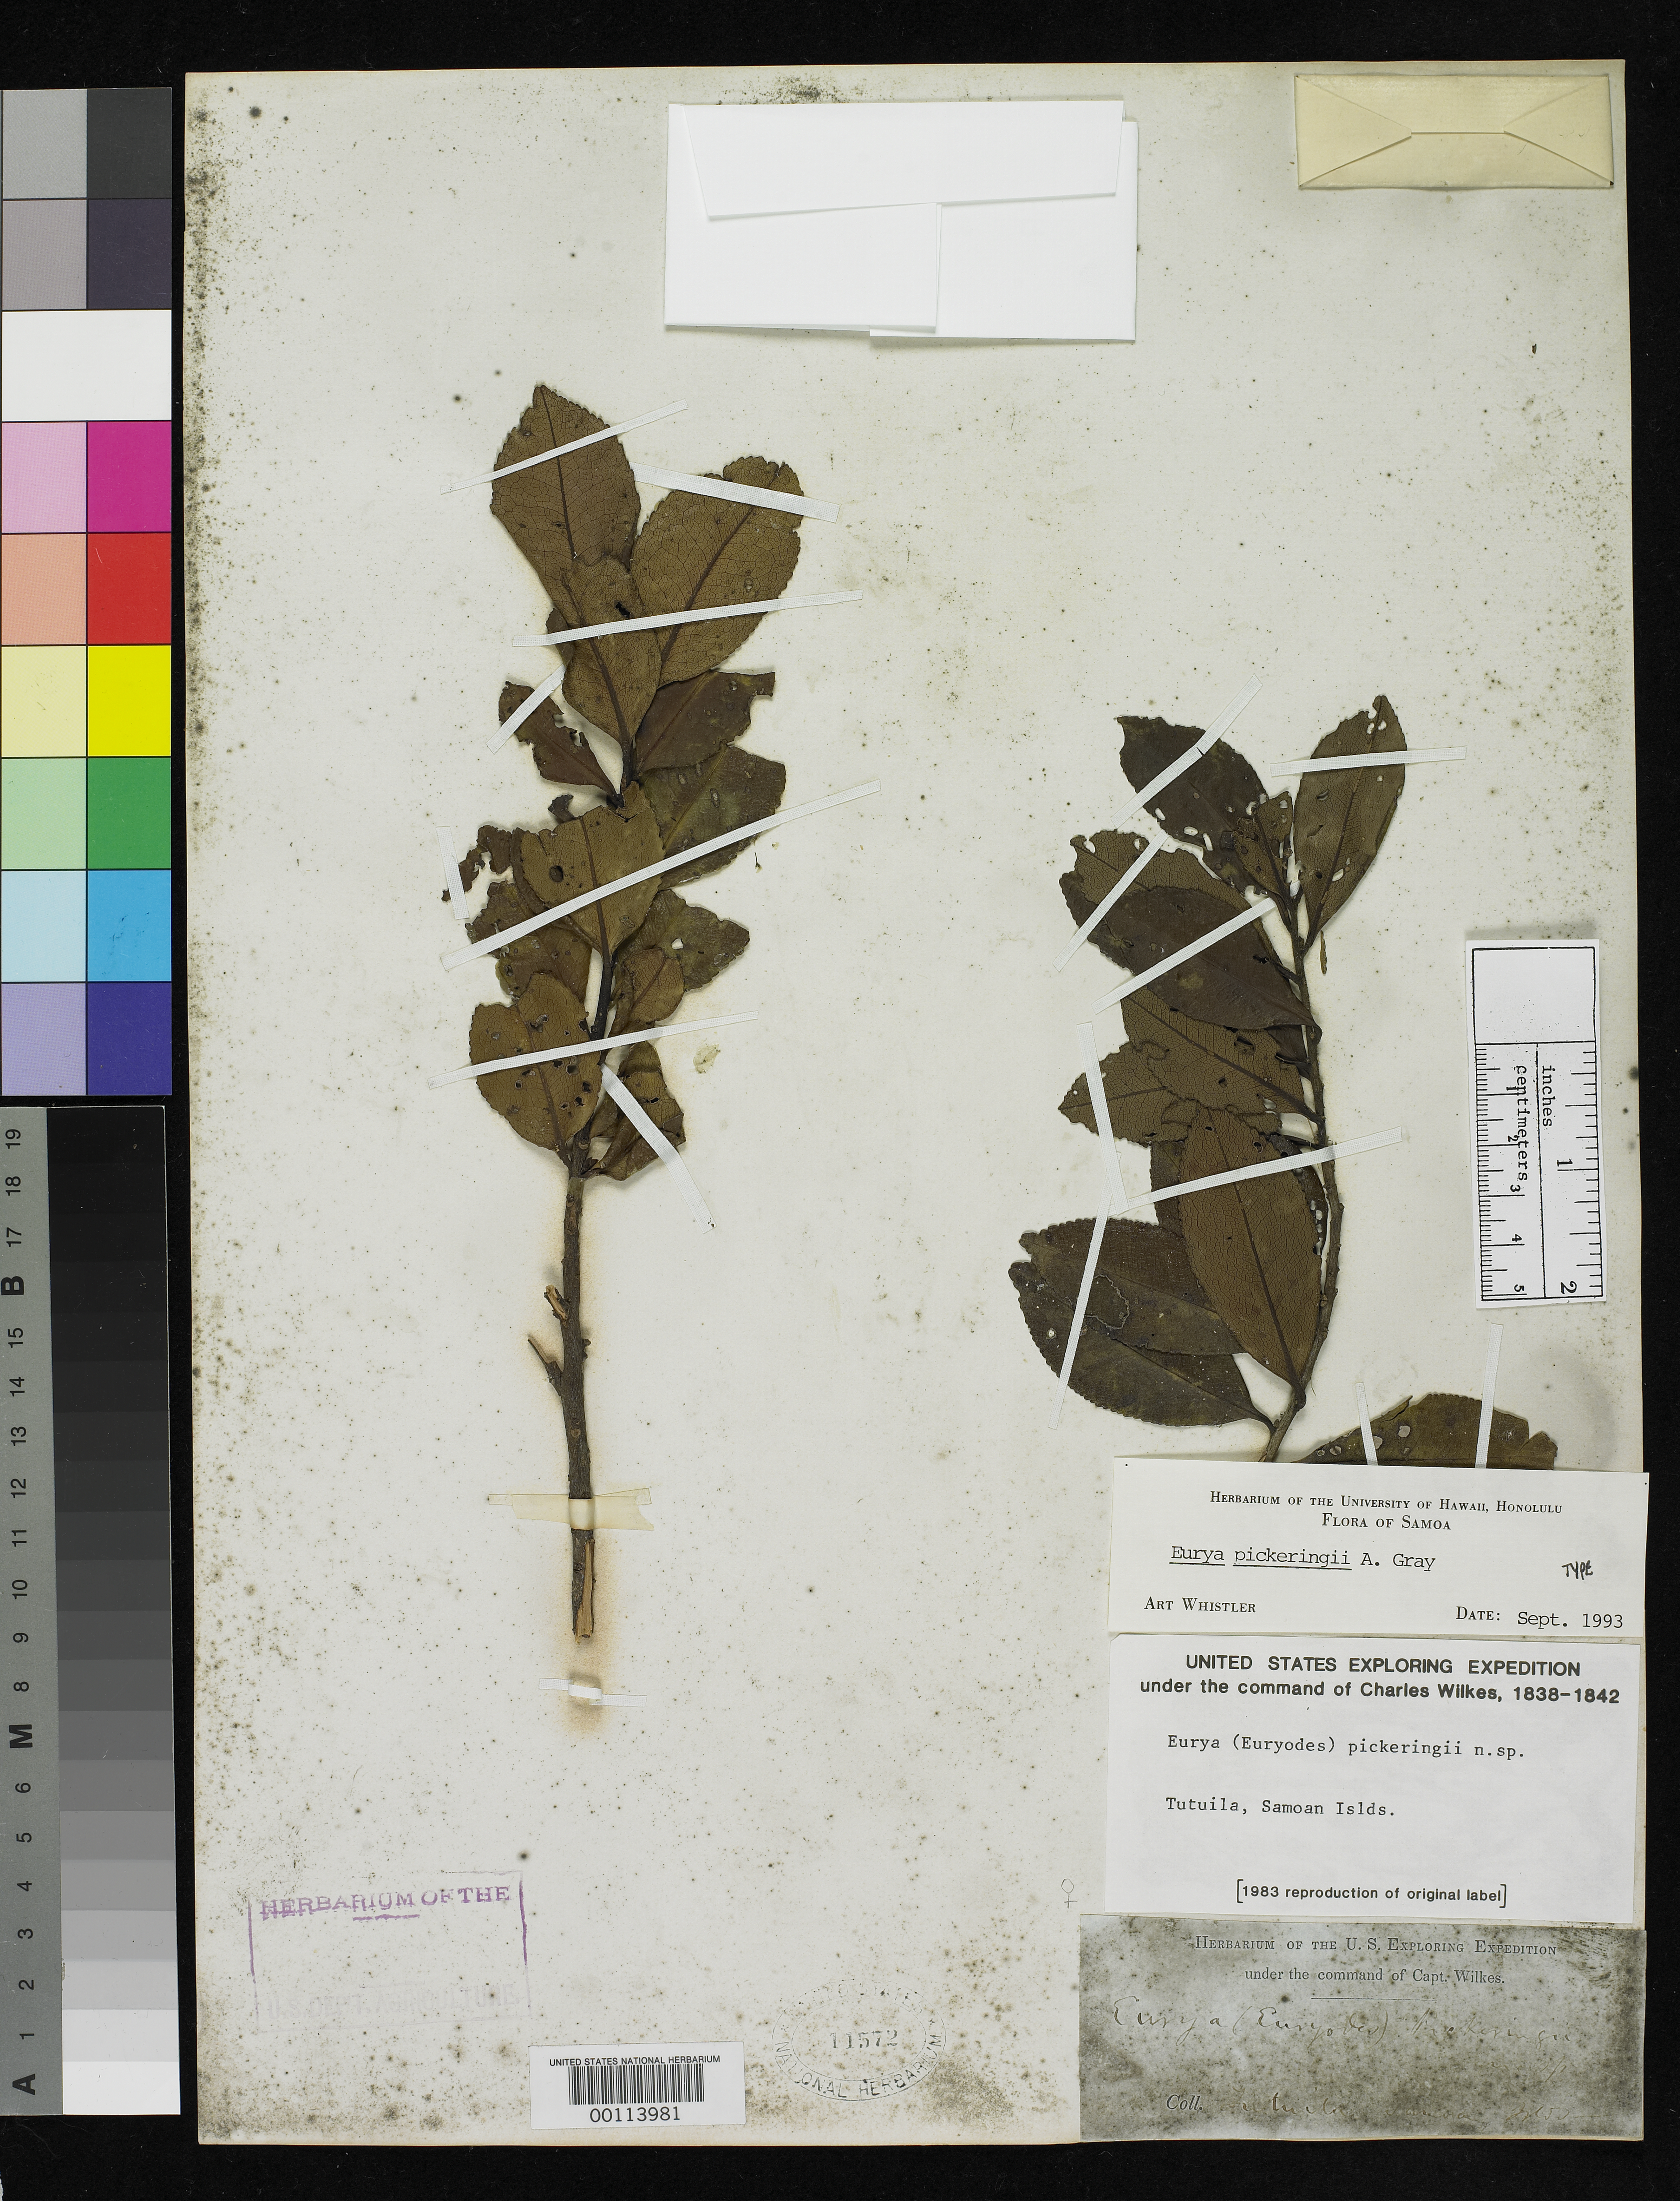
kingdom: Plantae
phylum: Tracheophyta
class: Magnoliopsida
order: Ericales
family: Pentaphylacaceae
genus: Eurya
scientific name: Eurya pickeringii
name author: A. Gray in Wilkes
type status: Type Collection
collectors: Wilkes Explor. Exped.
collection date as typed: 1838 to -- --- 1842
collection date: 1838/1842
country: American Samoa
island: Tutua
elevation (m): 610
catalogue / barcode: US 11572